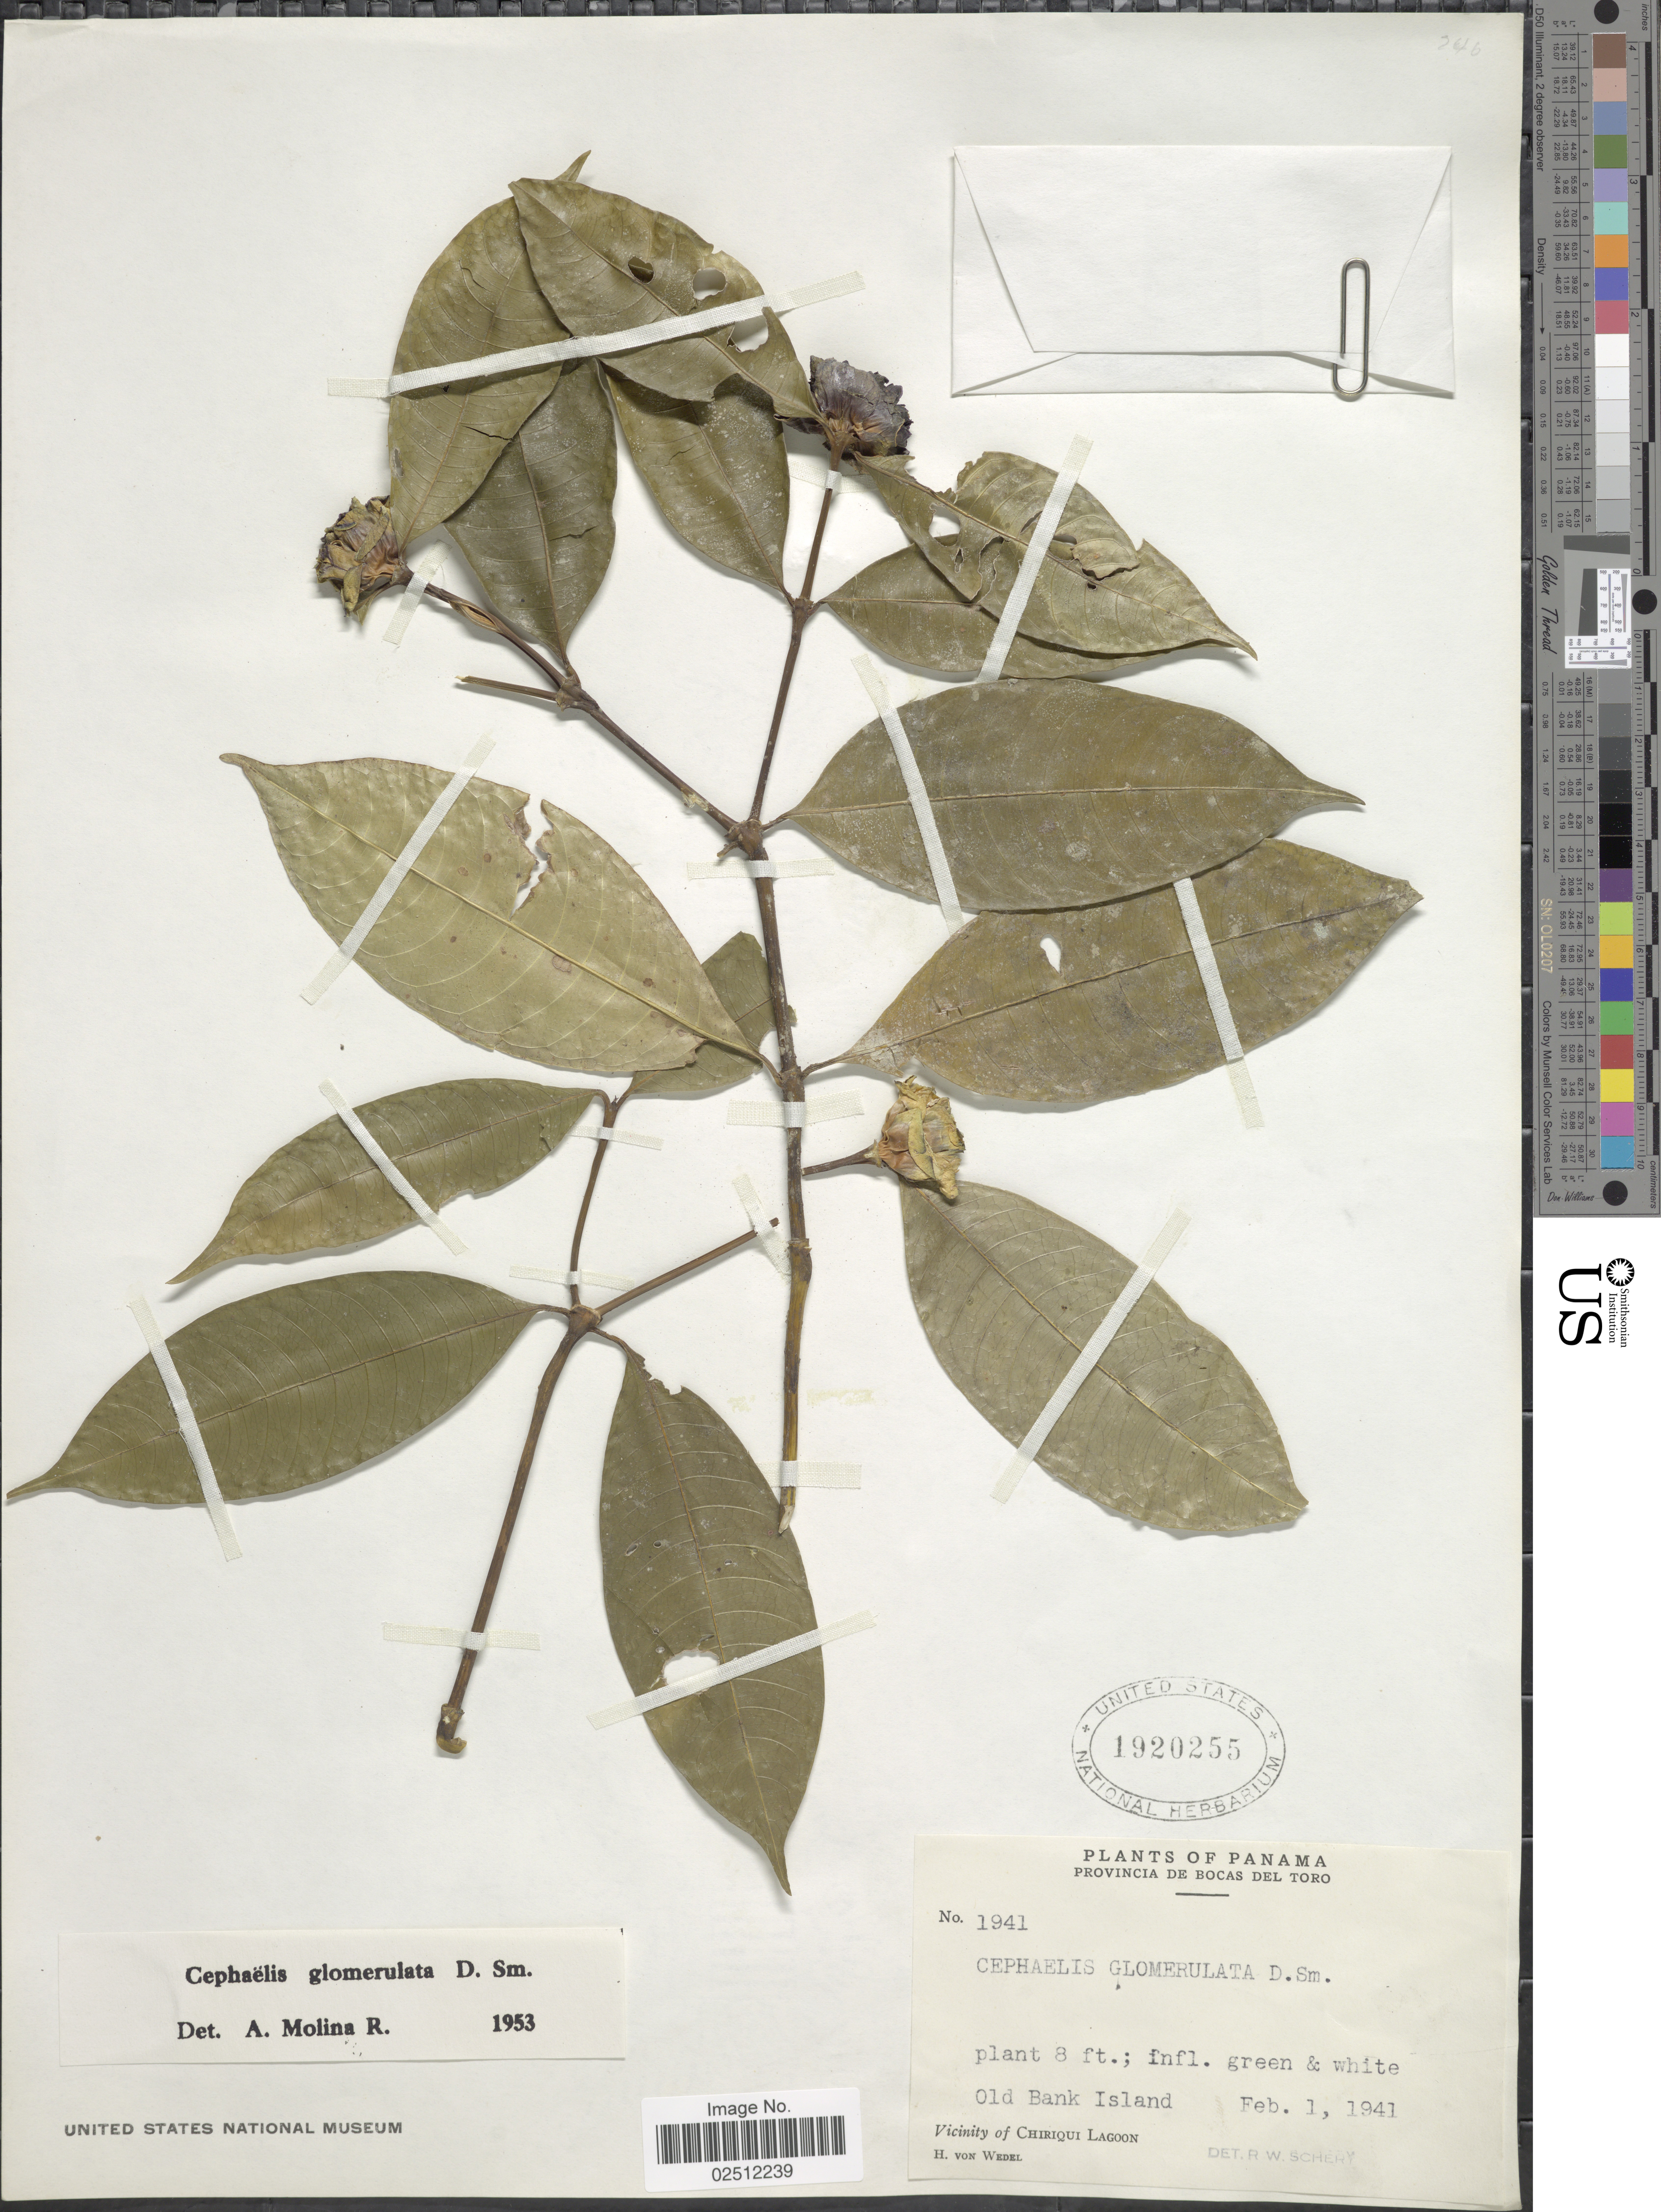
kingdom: Plantae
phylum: Tracheophyta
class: Magnoliopsida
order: Gentianales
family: Rubiaceae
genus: Psychotria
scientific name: Psychotria glomerulata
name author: (Donn. Sm.) Steyerm.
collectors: H. von Wedel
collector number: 1941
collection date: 1941-02-01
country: Panama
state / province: Bocas del Toro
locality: Old Bank Island, Vicinity of Chiriqui Lagoon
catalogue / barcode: US 1920255